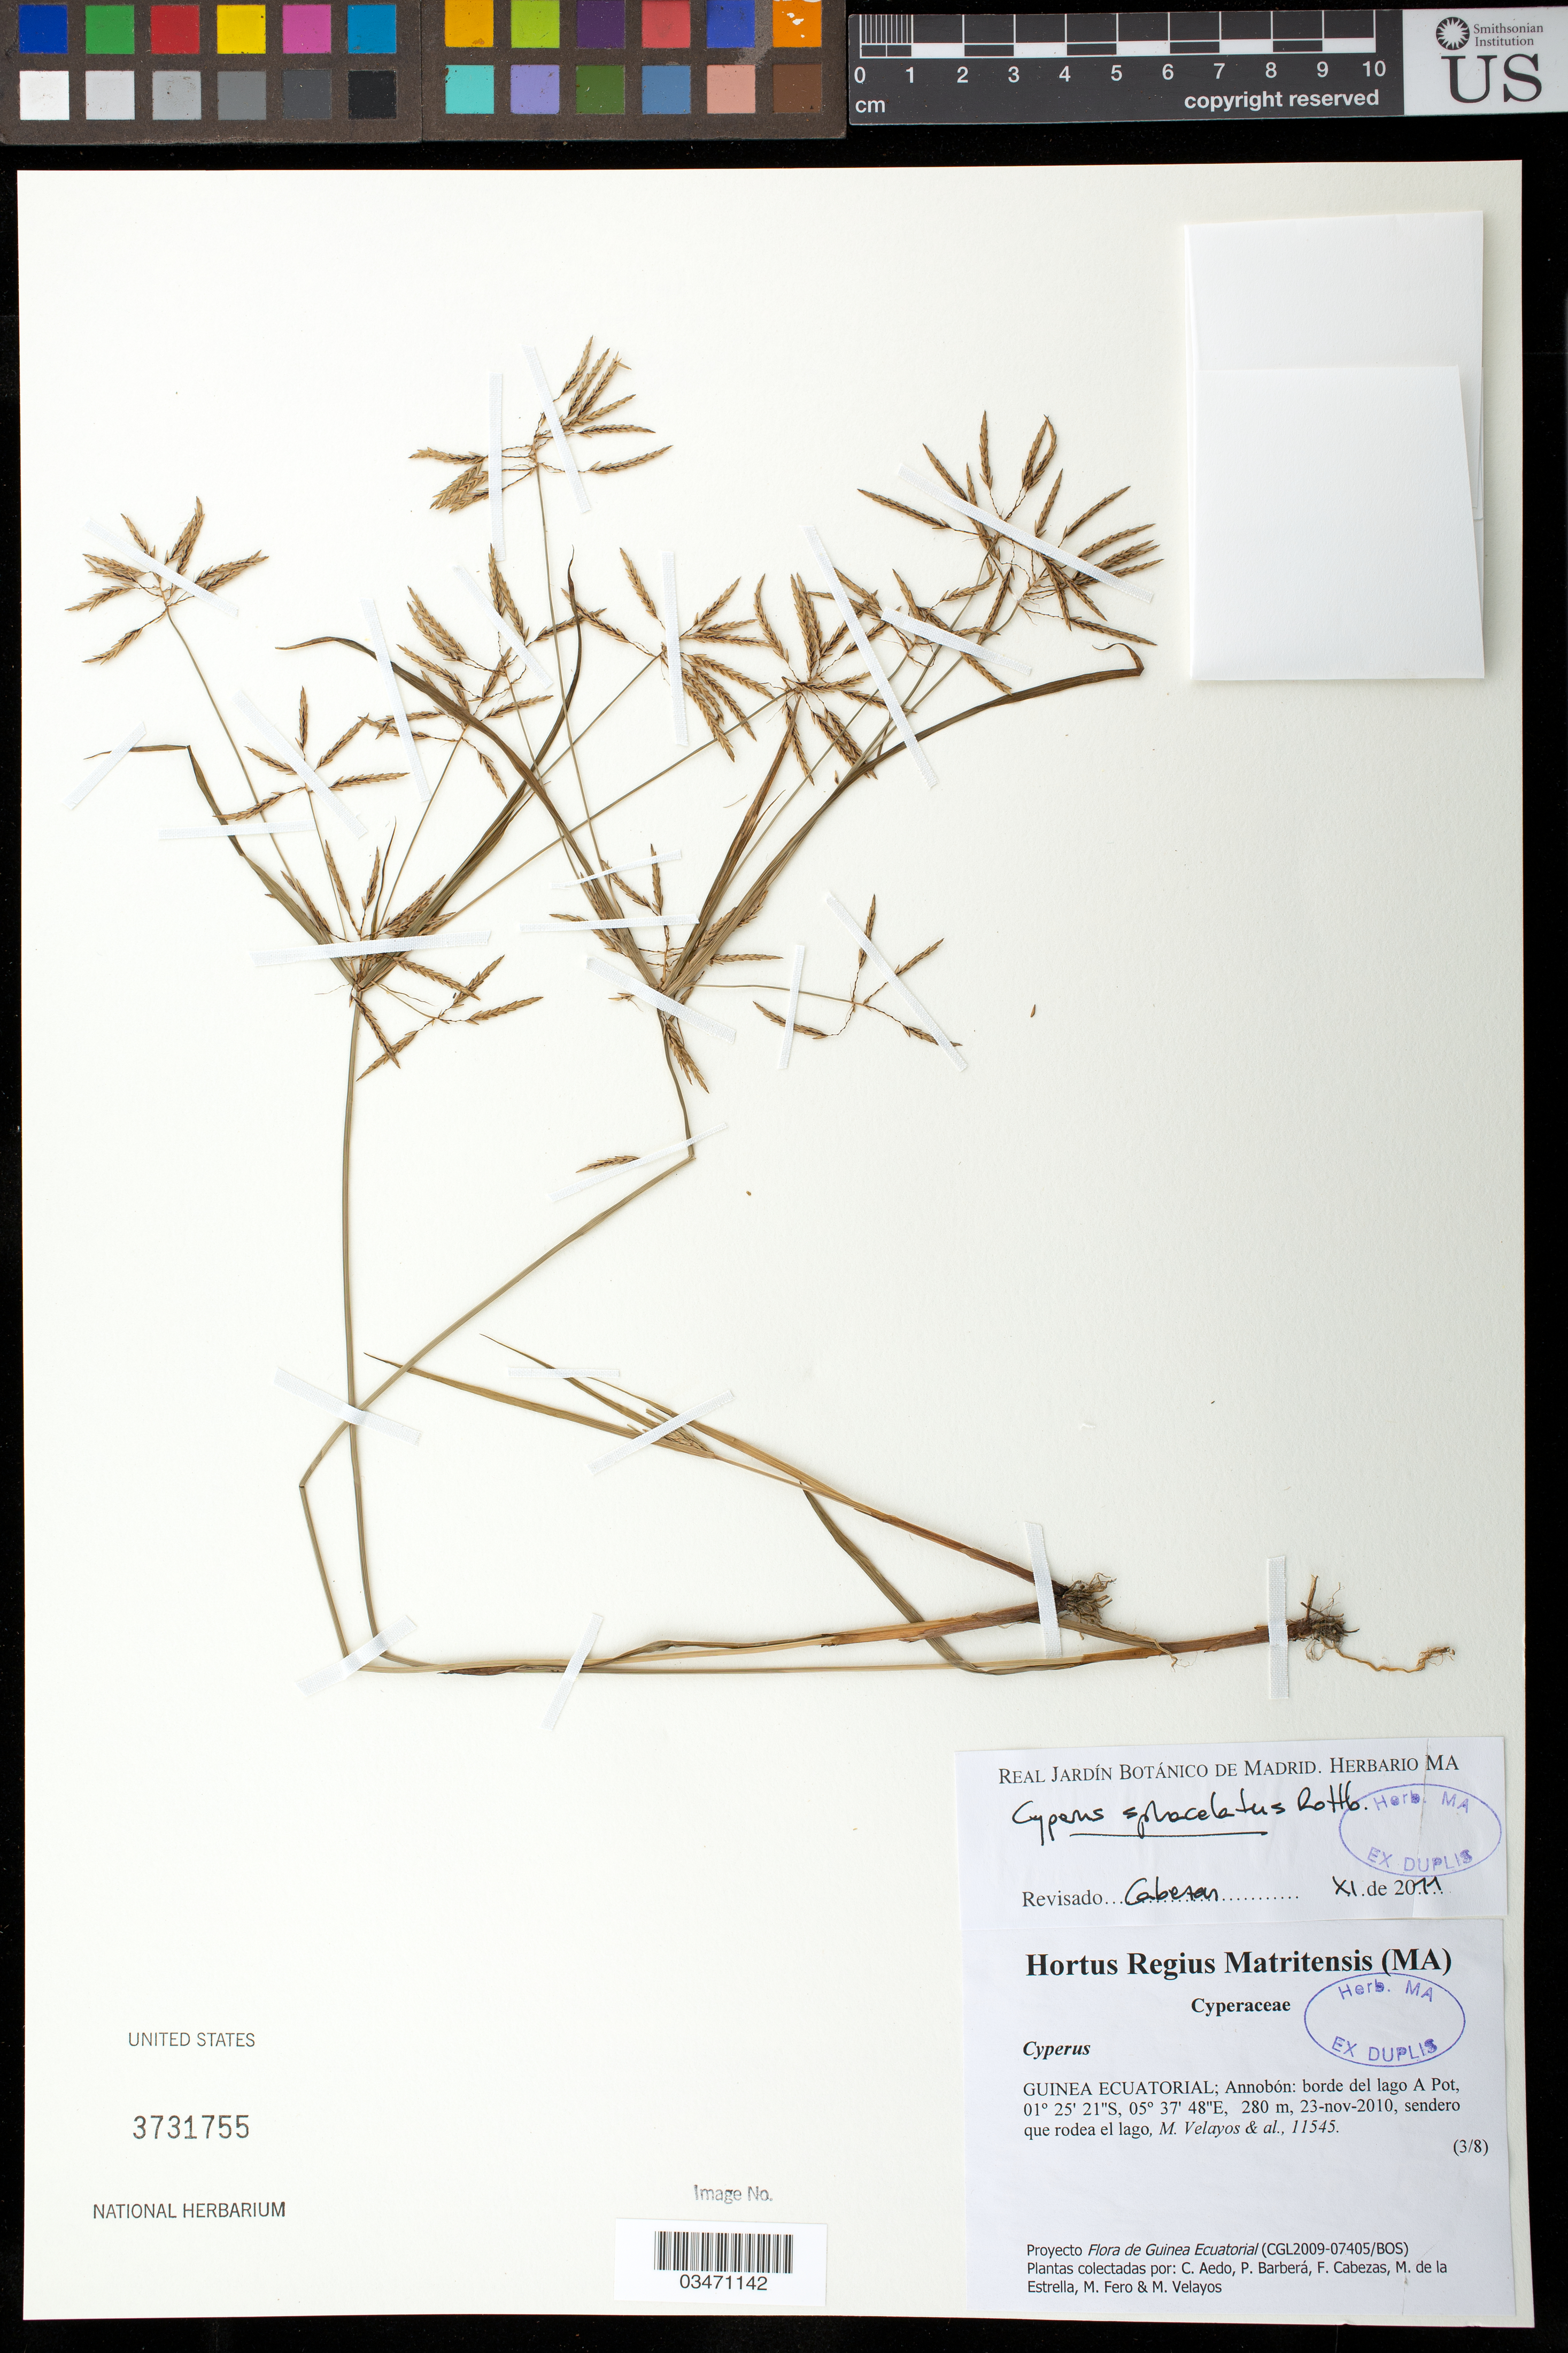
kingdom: Plantae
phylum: Tracheophyta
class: Liliopsida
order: Poales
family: Cyperaceae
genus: Cyperus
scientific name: Cyperus sphacelatus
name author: Rottb.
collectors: M. Velayos, C. Aedo, P. Barberá, F. Cabezas & M. de la Estrella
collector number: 11545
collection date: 2010-11-23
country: Equatorial Guinea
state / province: Annobón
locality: Borde del lago A Pot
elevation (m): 280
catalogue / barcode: US 3731755